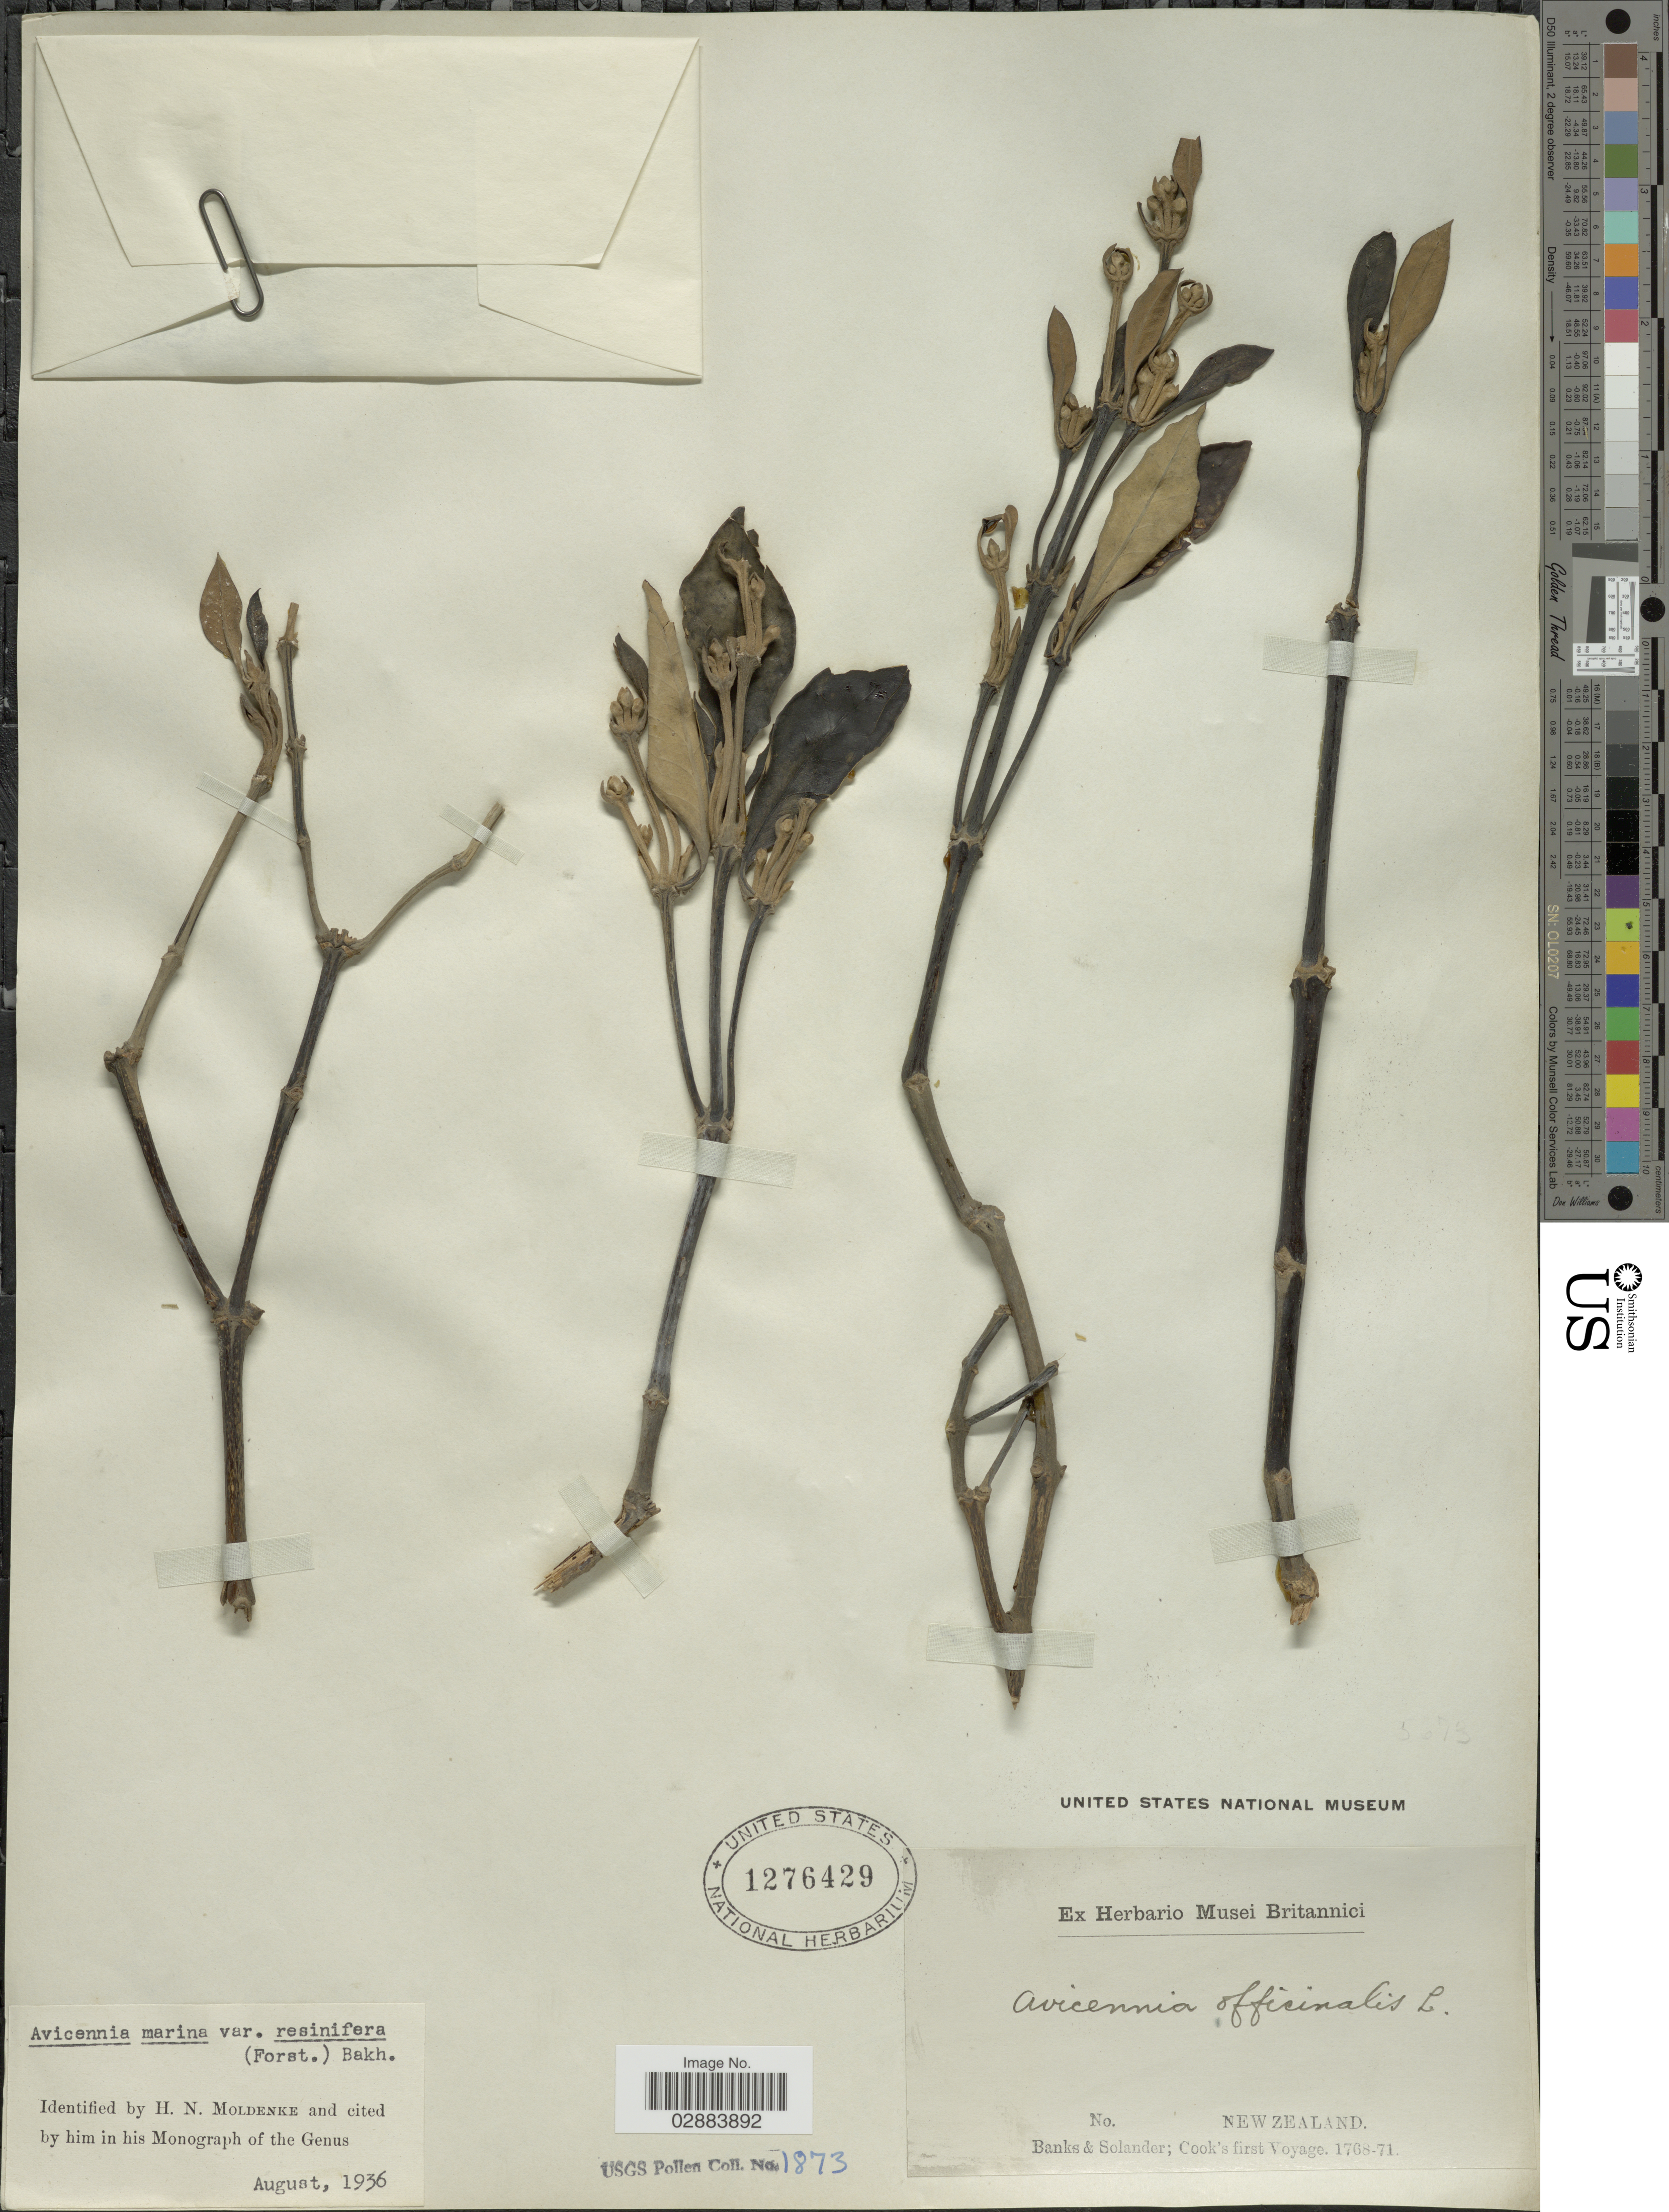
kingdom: Plantae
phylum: Tracheophyta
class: Magnoliopsida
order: Lamiales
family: Acanthaceae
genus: Avicennia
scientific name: Avicennia marina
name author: (Forssk.) Vierh.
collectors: -- Banks, -- Solander & Cook, --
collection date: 1768/1771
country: New Zealand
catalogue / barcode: US 1276429